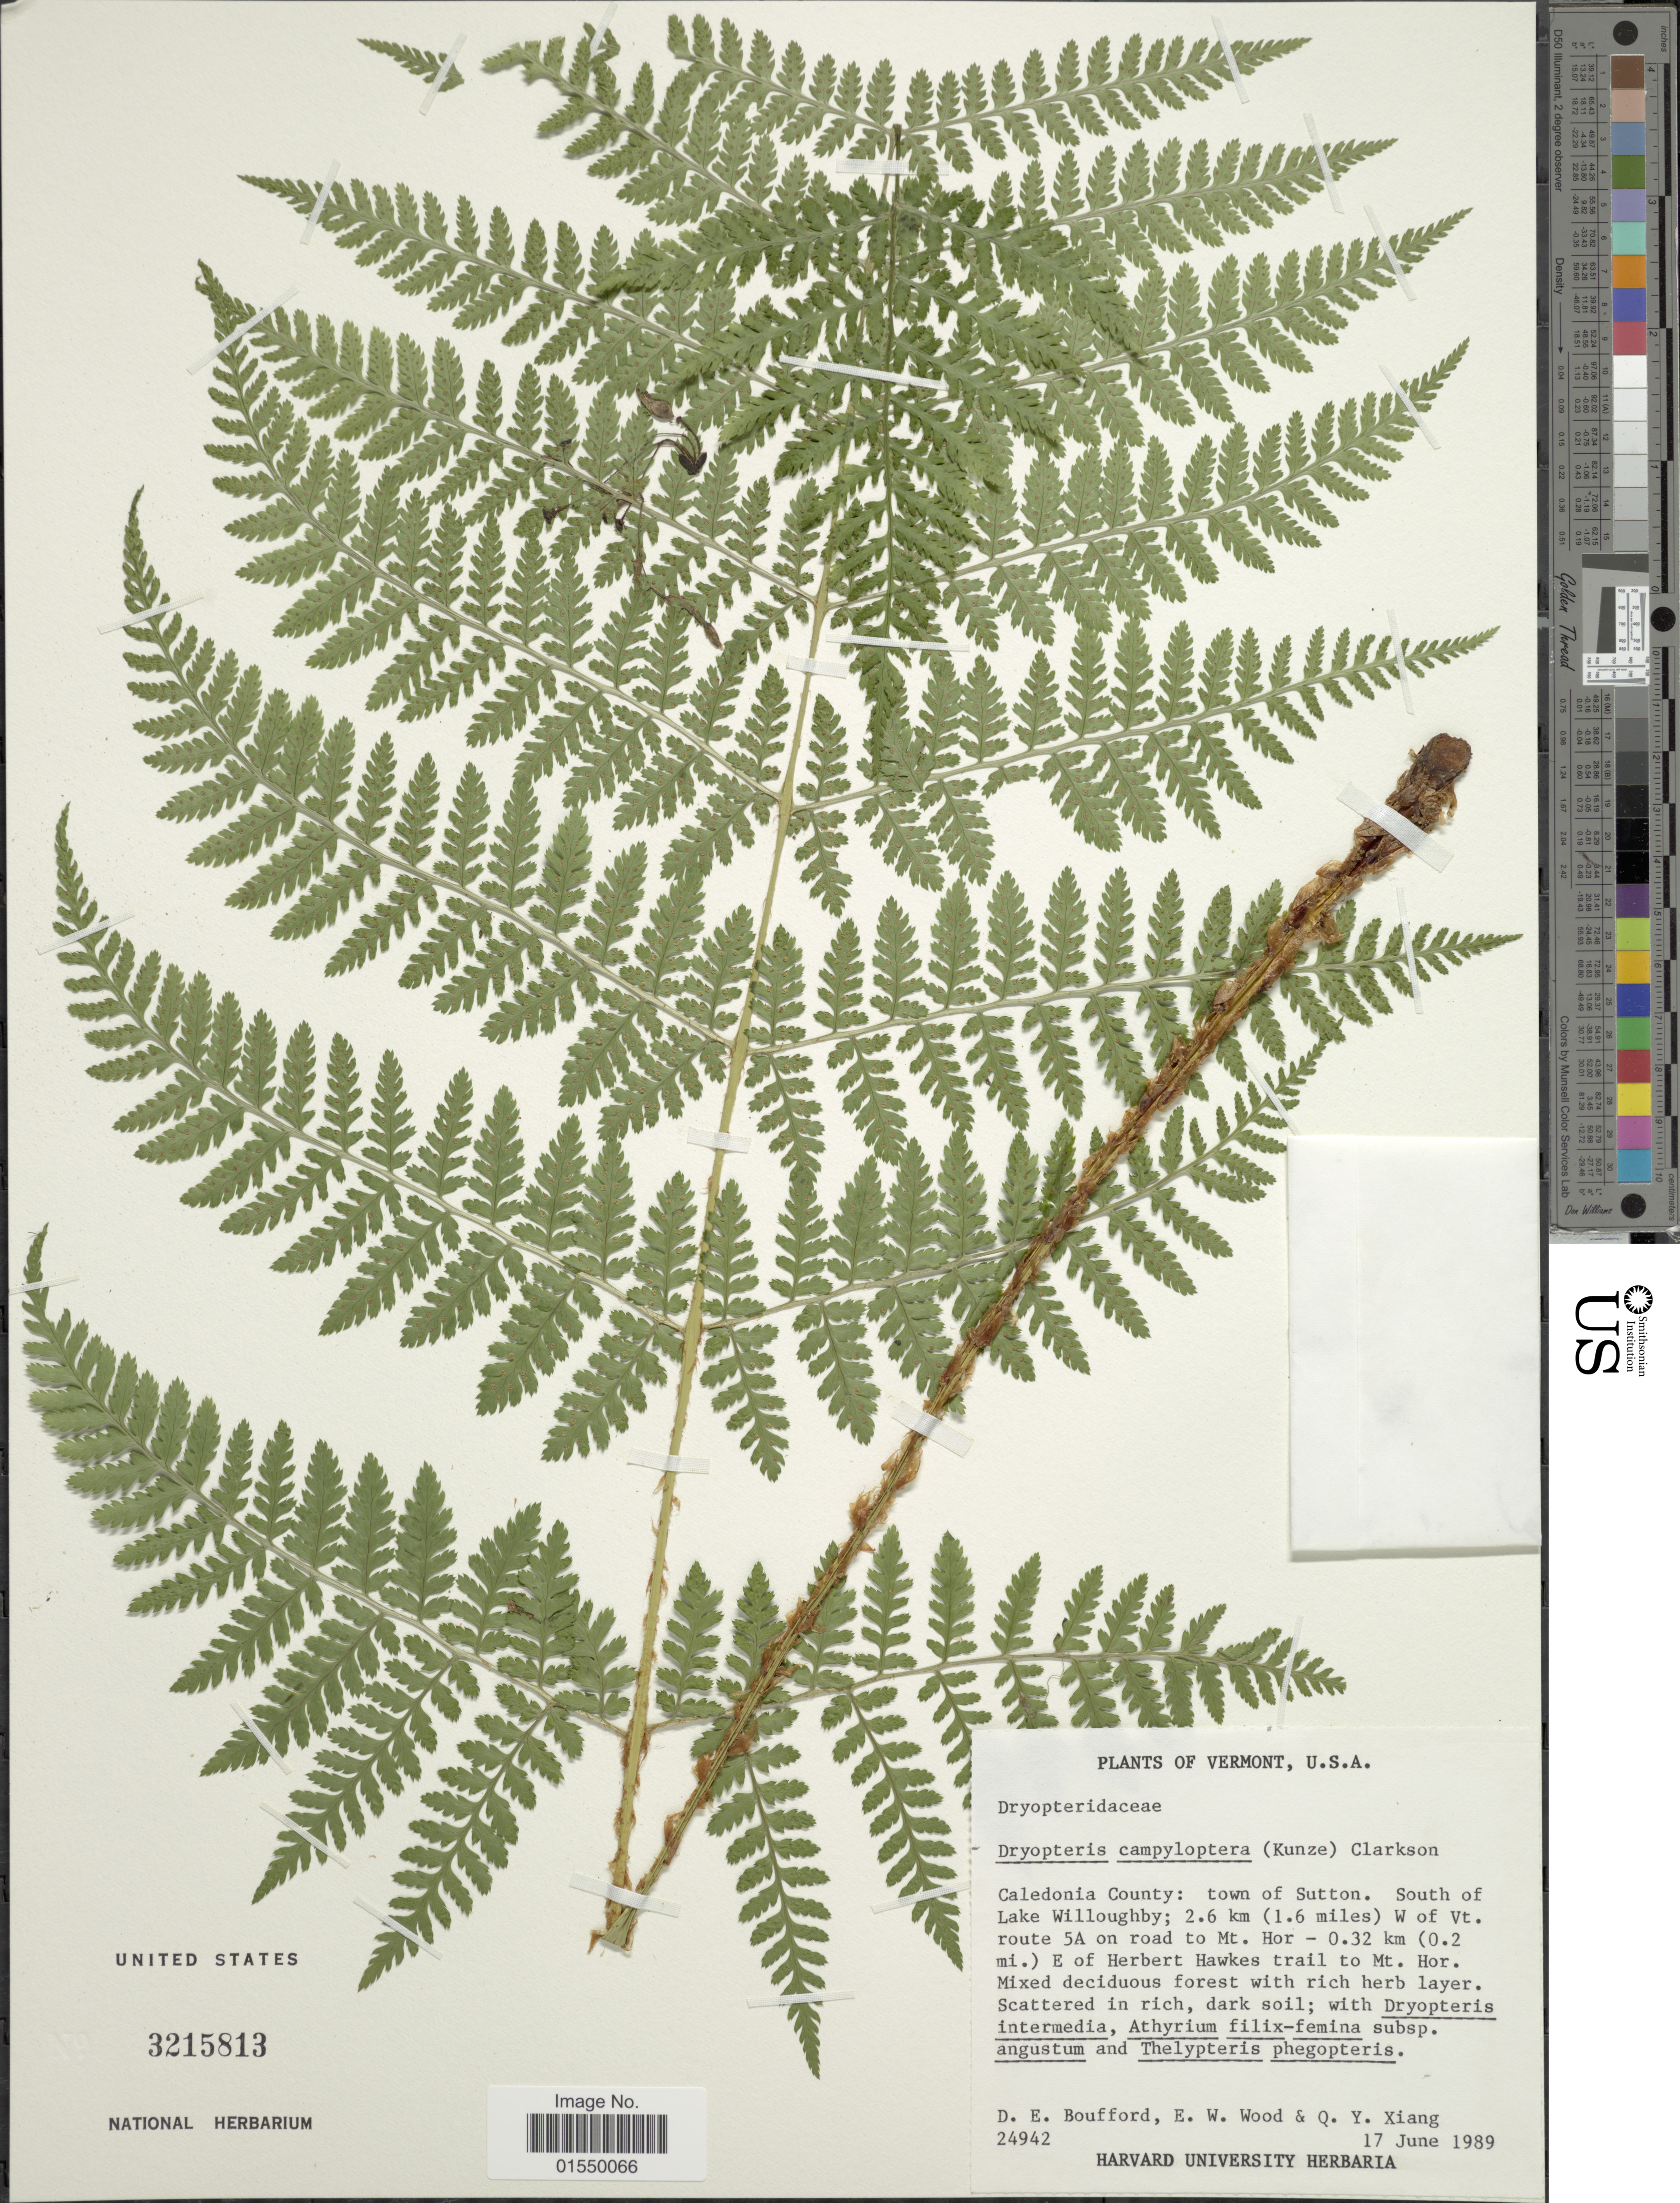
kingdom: Plantae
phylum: Tracheophyta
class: Polypodiopsida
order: Polypodiales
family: Dryopteridaceae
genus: Dryopteris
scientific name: Dryopteris campyloptera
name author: Clarkson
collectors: D. E. Boufford, E. Wood & Q. Xiang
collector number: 24942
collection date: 1989-06-17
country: United States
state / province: Vermont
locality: Caledonia County: town of Sutton, South of Lake Willoughby; 2.6 km (1.6 miles) W of Vt. route 5A on road to Mt. Hor - 0.32 km (0.2 mi.) E of Herbert Hawkes trail to Mt. Hor.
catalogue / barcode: US 3215813